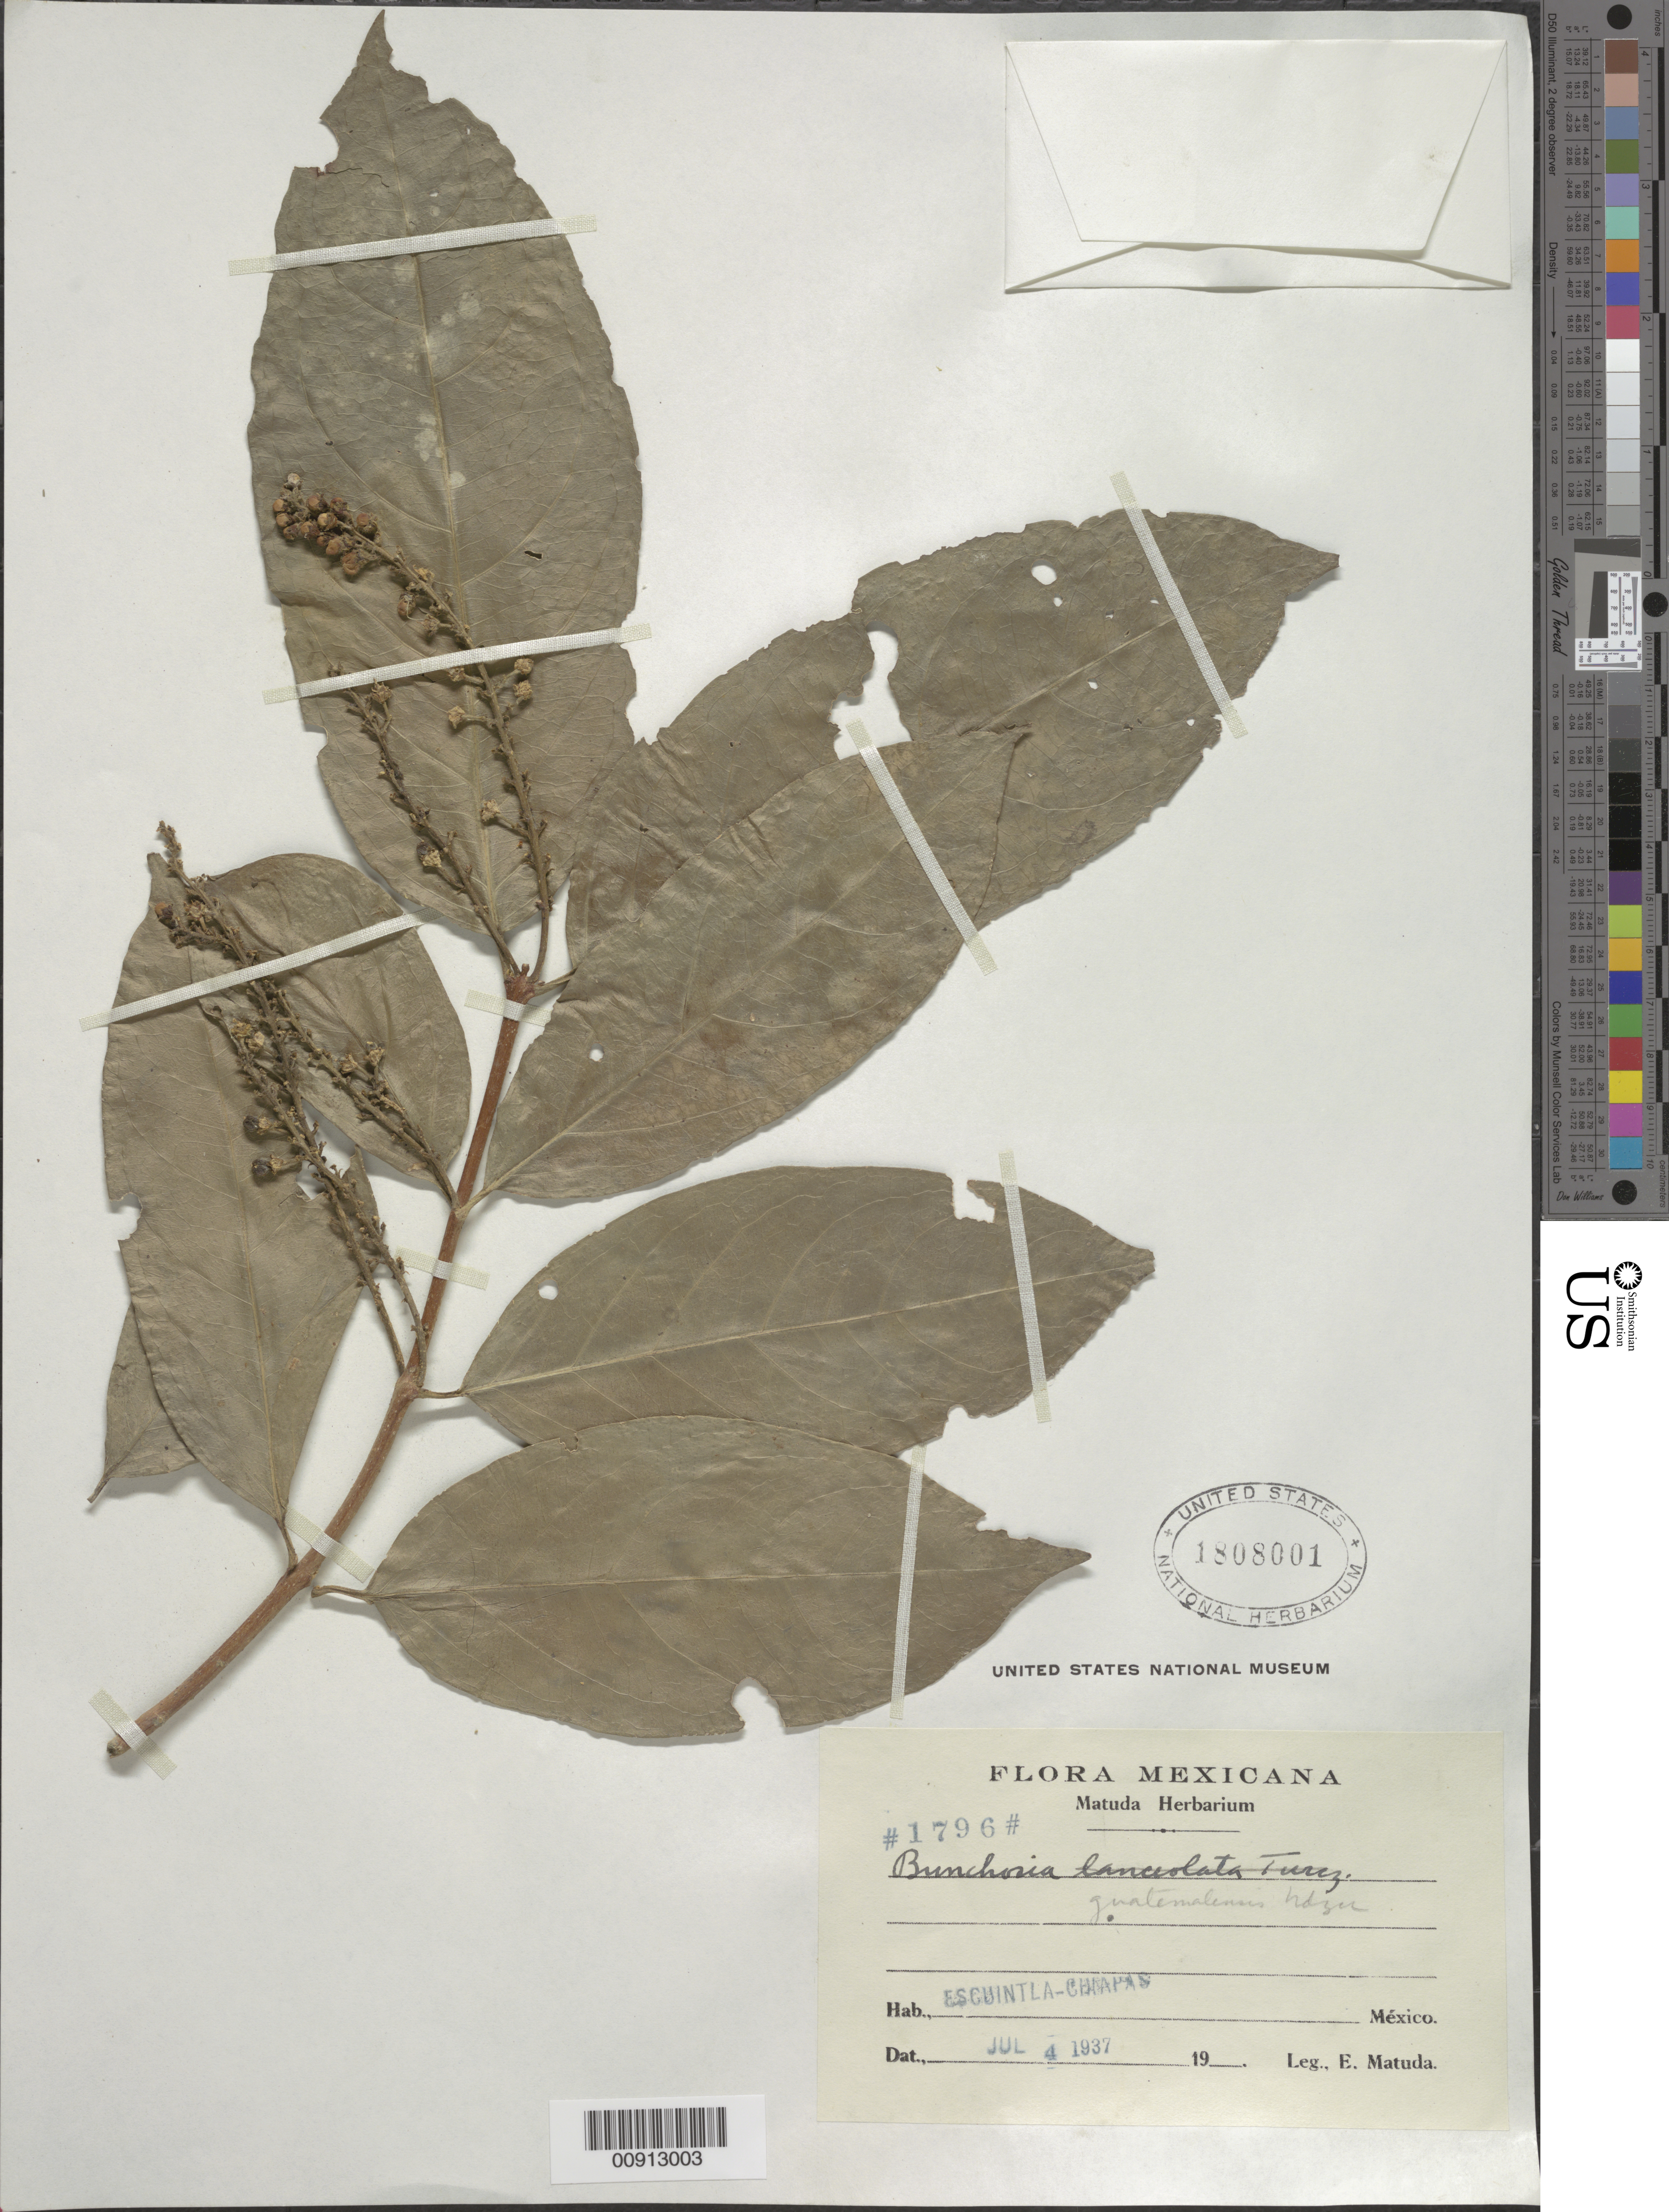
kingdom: Plantae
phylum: Tracheophyta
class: Magnoliopsida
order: Malpighiales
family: Malpighiaceae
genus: Bunchosia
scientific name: Bunchosia guatemalensis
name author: Nied.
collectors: E. Matuda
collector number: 1796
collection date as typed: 04 Jul 1937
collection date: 1937-07-04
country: Mexico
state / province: Chiapas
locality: Escuintla, Chiapas.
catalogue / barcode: US 1808001